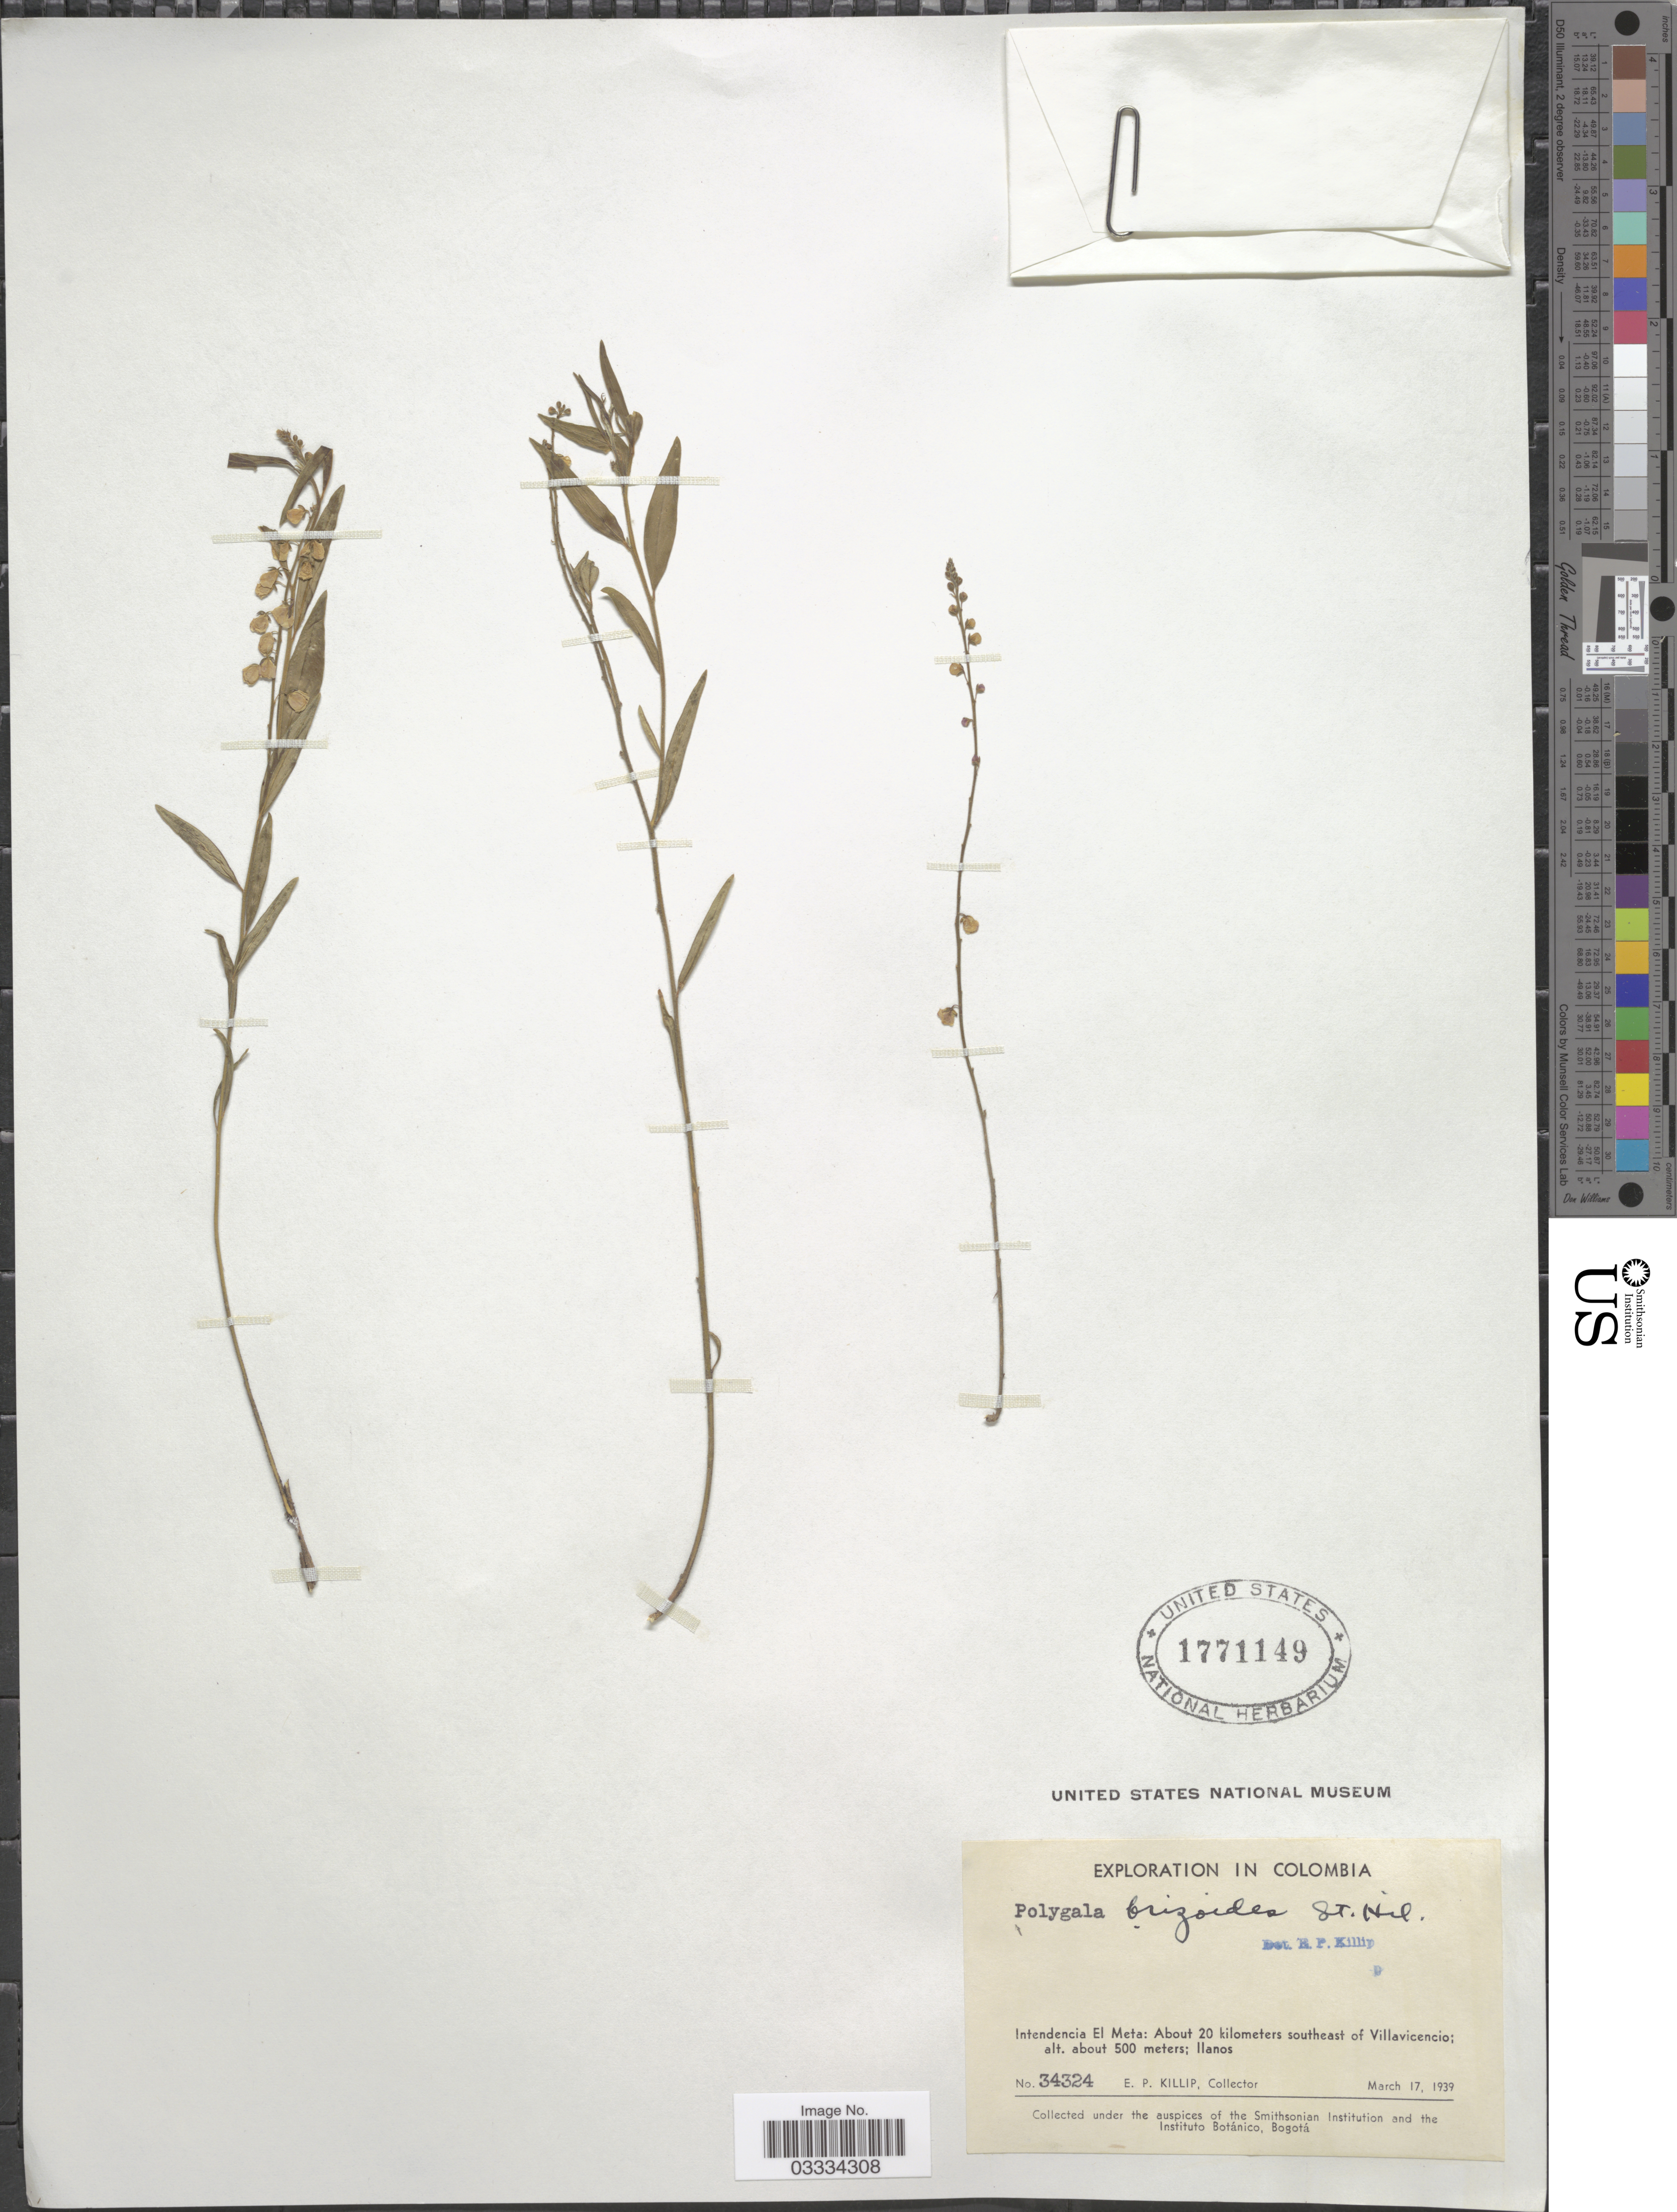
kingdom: Plantae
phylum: Tracheophyta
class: Magnoliopsida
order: Fabales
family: Polygalaceae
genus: Asemeia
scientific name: Asemeia violacea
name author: (Aubl.) J.F.B. Pastore & J.R. Abbott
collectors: E. P. Killip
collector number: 34324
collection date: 1939-03-17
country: Colombia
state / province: Meta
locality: Intendencia El Meta: About 20 kilomters southeast of Villavicencio; llanos.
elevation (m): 500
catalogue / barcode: US 1771149